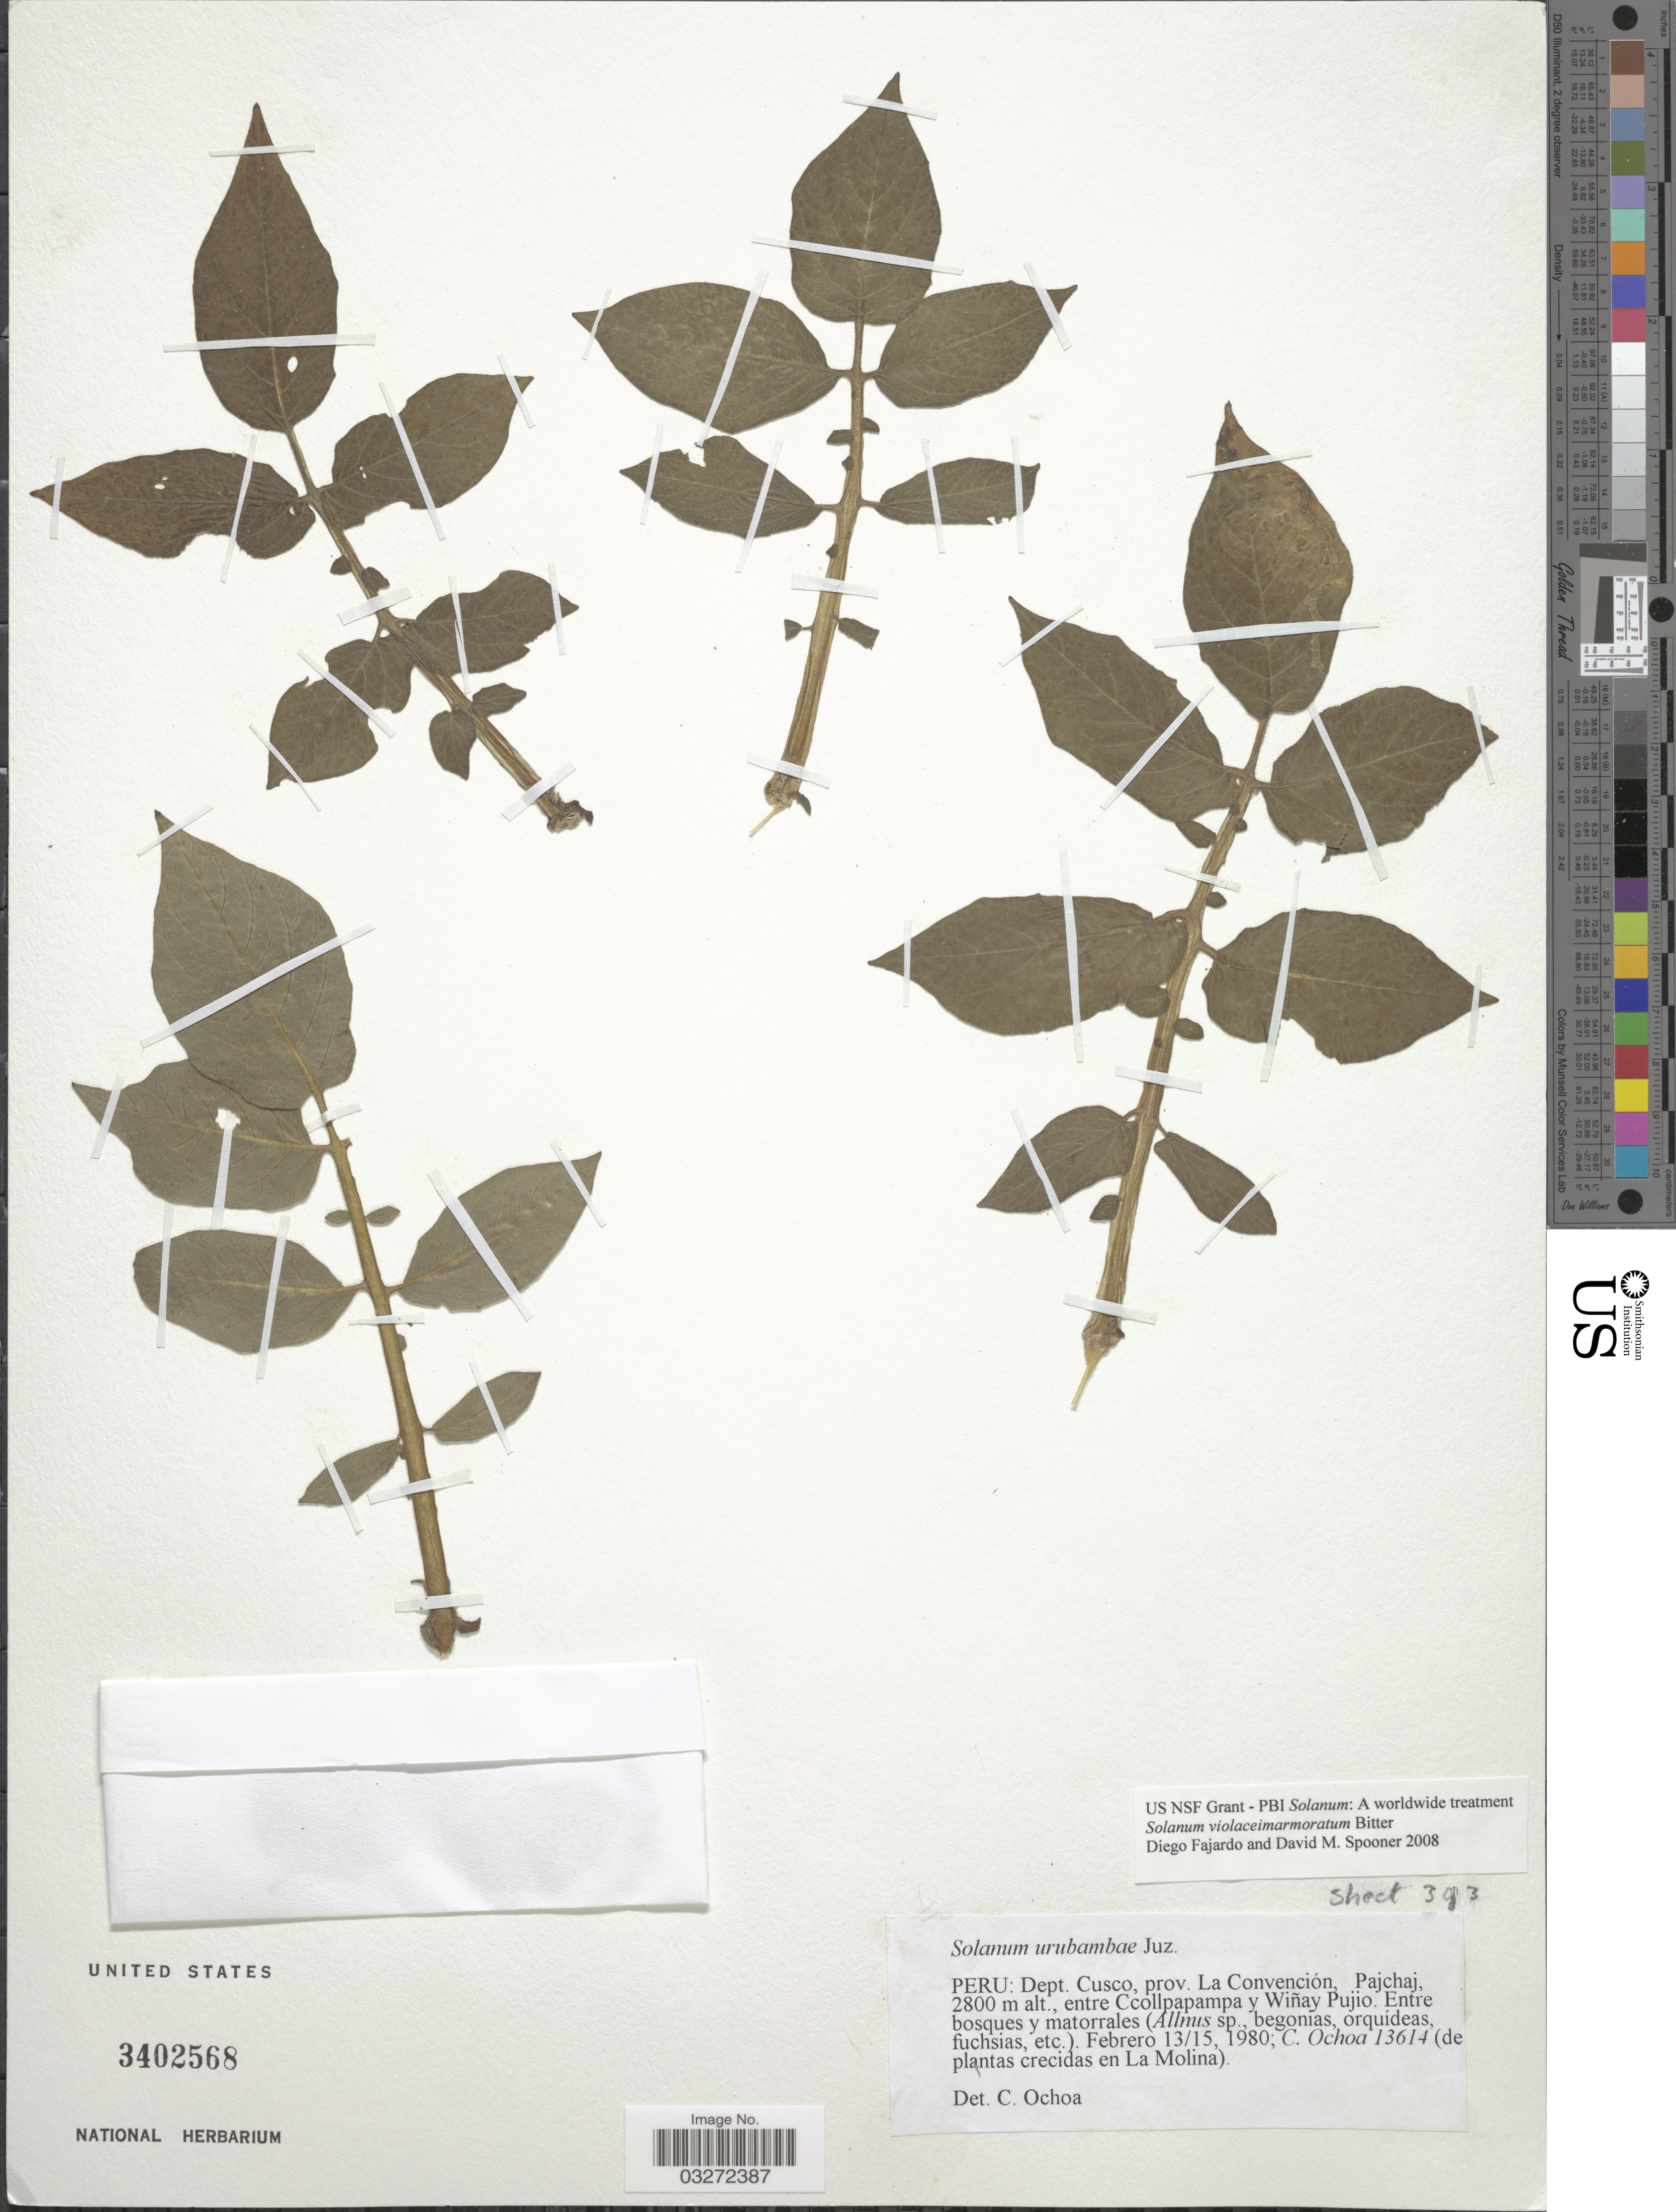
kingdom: Plantae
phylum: Tracheophyta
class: Magnoliopsida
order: Solanales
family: Solanaceae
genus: Solanum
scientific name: Solanum violaceimarmoratum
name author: Bitter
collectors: C. Ochoa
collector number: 13614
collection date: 1980-02-13/1980-02-15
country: Peru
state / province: Cusco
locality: Dept. Cusco, prov. La Convención, Pajchaj, entre Ccollpapampa y Wiñay Pujio.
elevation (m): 2800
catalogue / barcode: US 3402568